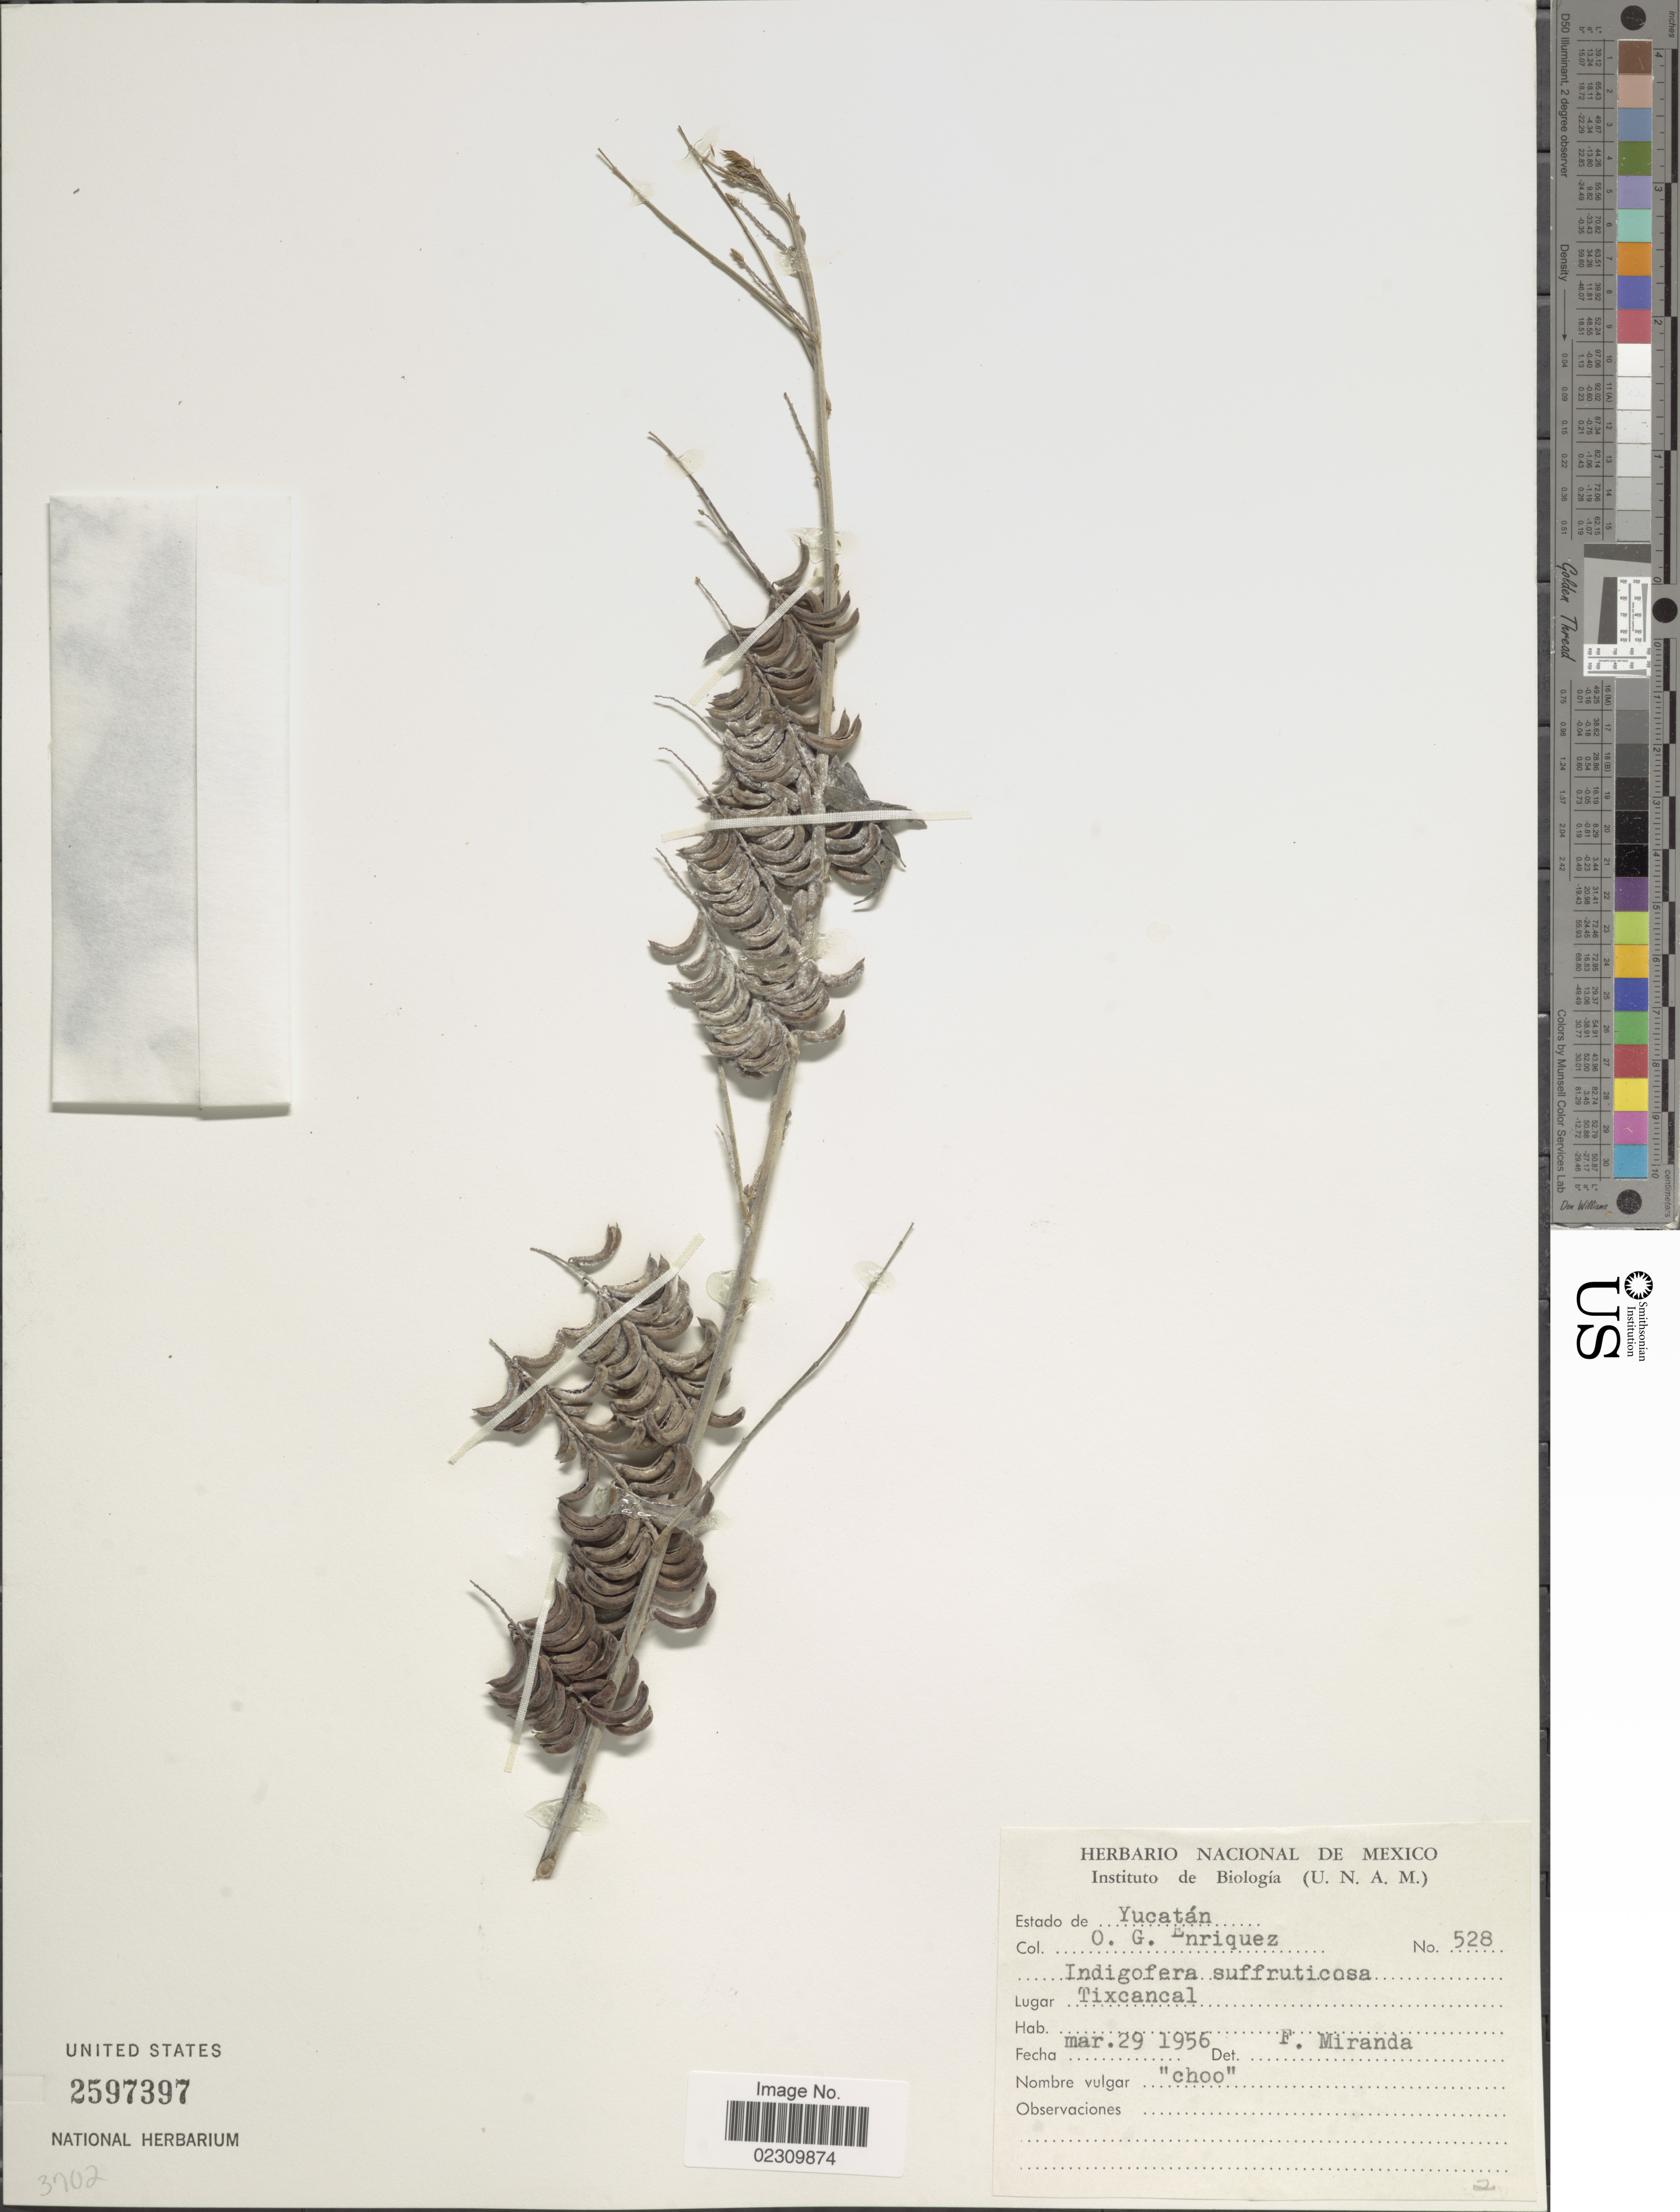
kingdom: Plantae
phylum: Tracheophyta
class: Magnoliopsida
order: Fabales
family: Fabaceae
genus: Indigofera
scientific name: Indigofera suffruticosa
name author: Mill.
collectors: O. Enriquez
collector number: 528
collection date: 1956-03-29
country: Mexico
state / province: Yucatán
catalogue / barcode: US 2597397